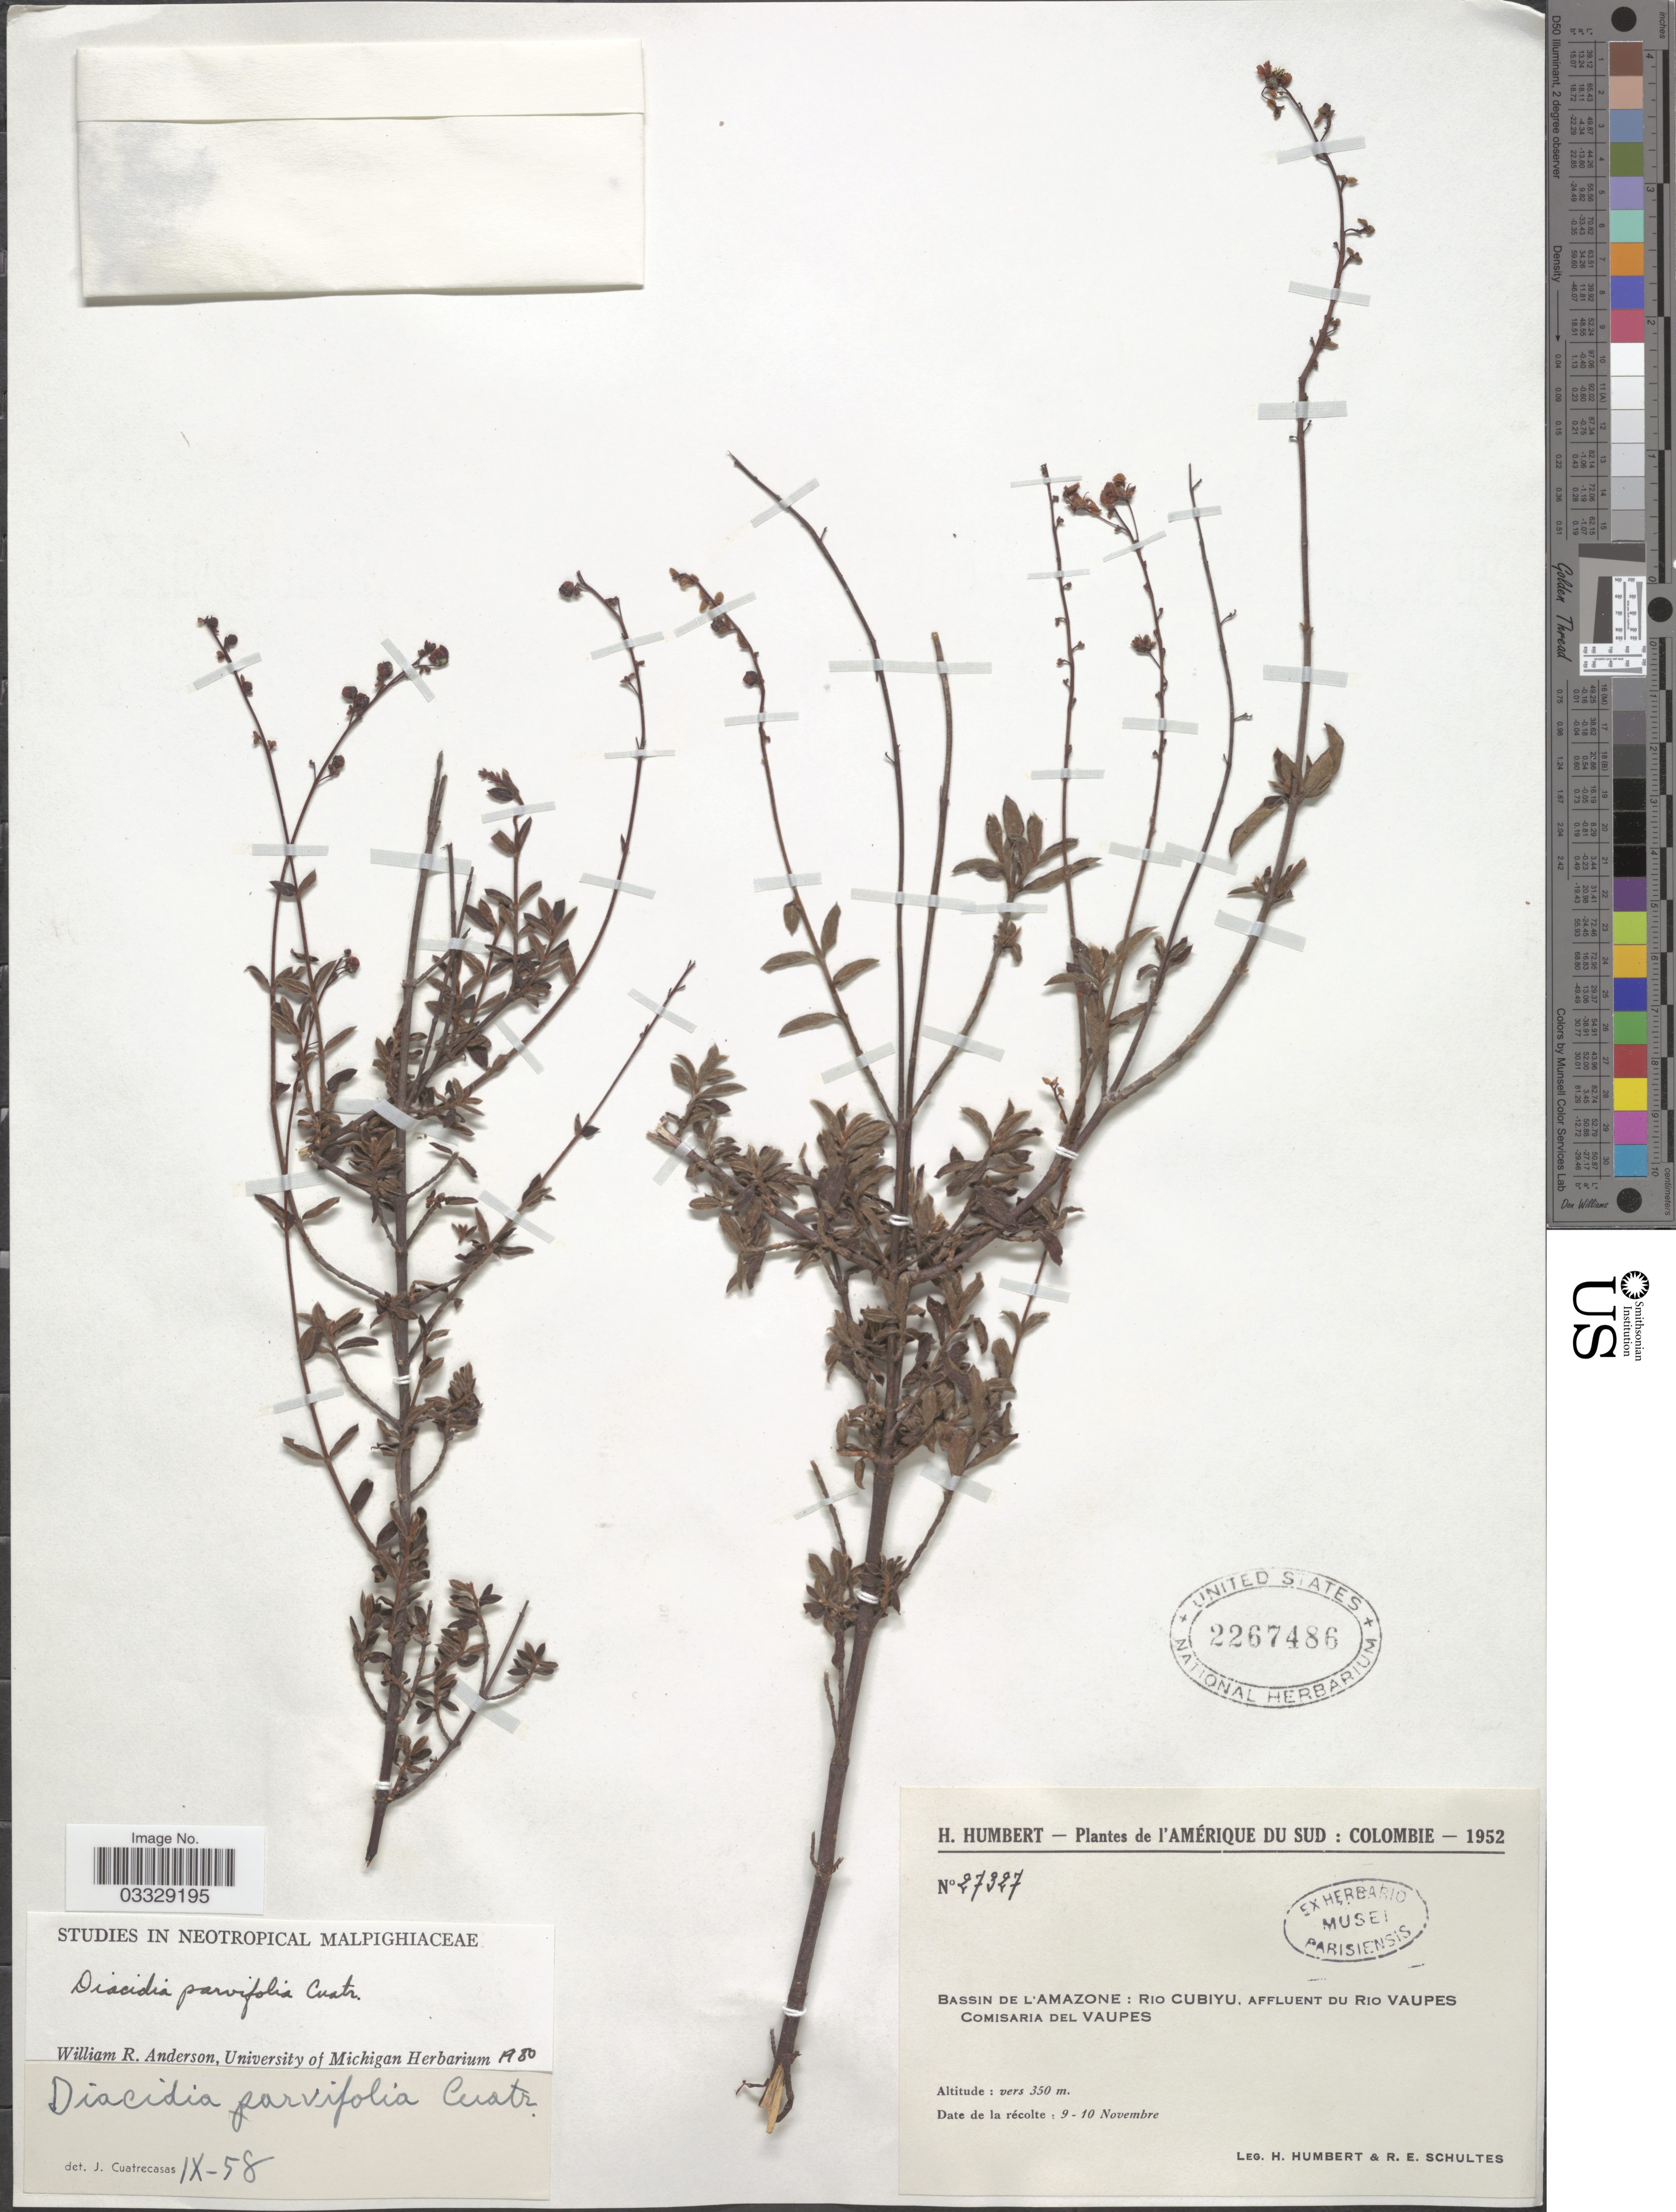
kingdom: Plantae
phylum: Tracheophyta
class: Magnoliopsida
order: Malpighiales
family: Malpighiaceae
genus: Diacidia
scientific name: Diacidia parvifolia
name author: Cuatrec.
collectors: H. Humbert & R. E. Schultes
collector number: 27327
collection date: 1952-11-09/1952-11-10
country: Colombia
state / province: Vaupés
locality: Bassin de l'Amazone: Rio Cubiyu, affluente du Rio Vaupes Comisaria del Vaupes.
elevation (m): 350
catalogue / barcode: US 2267486